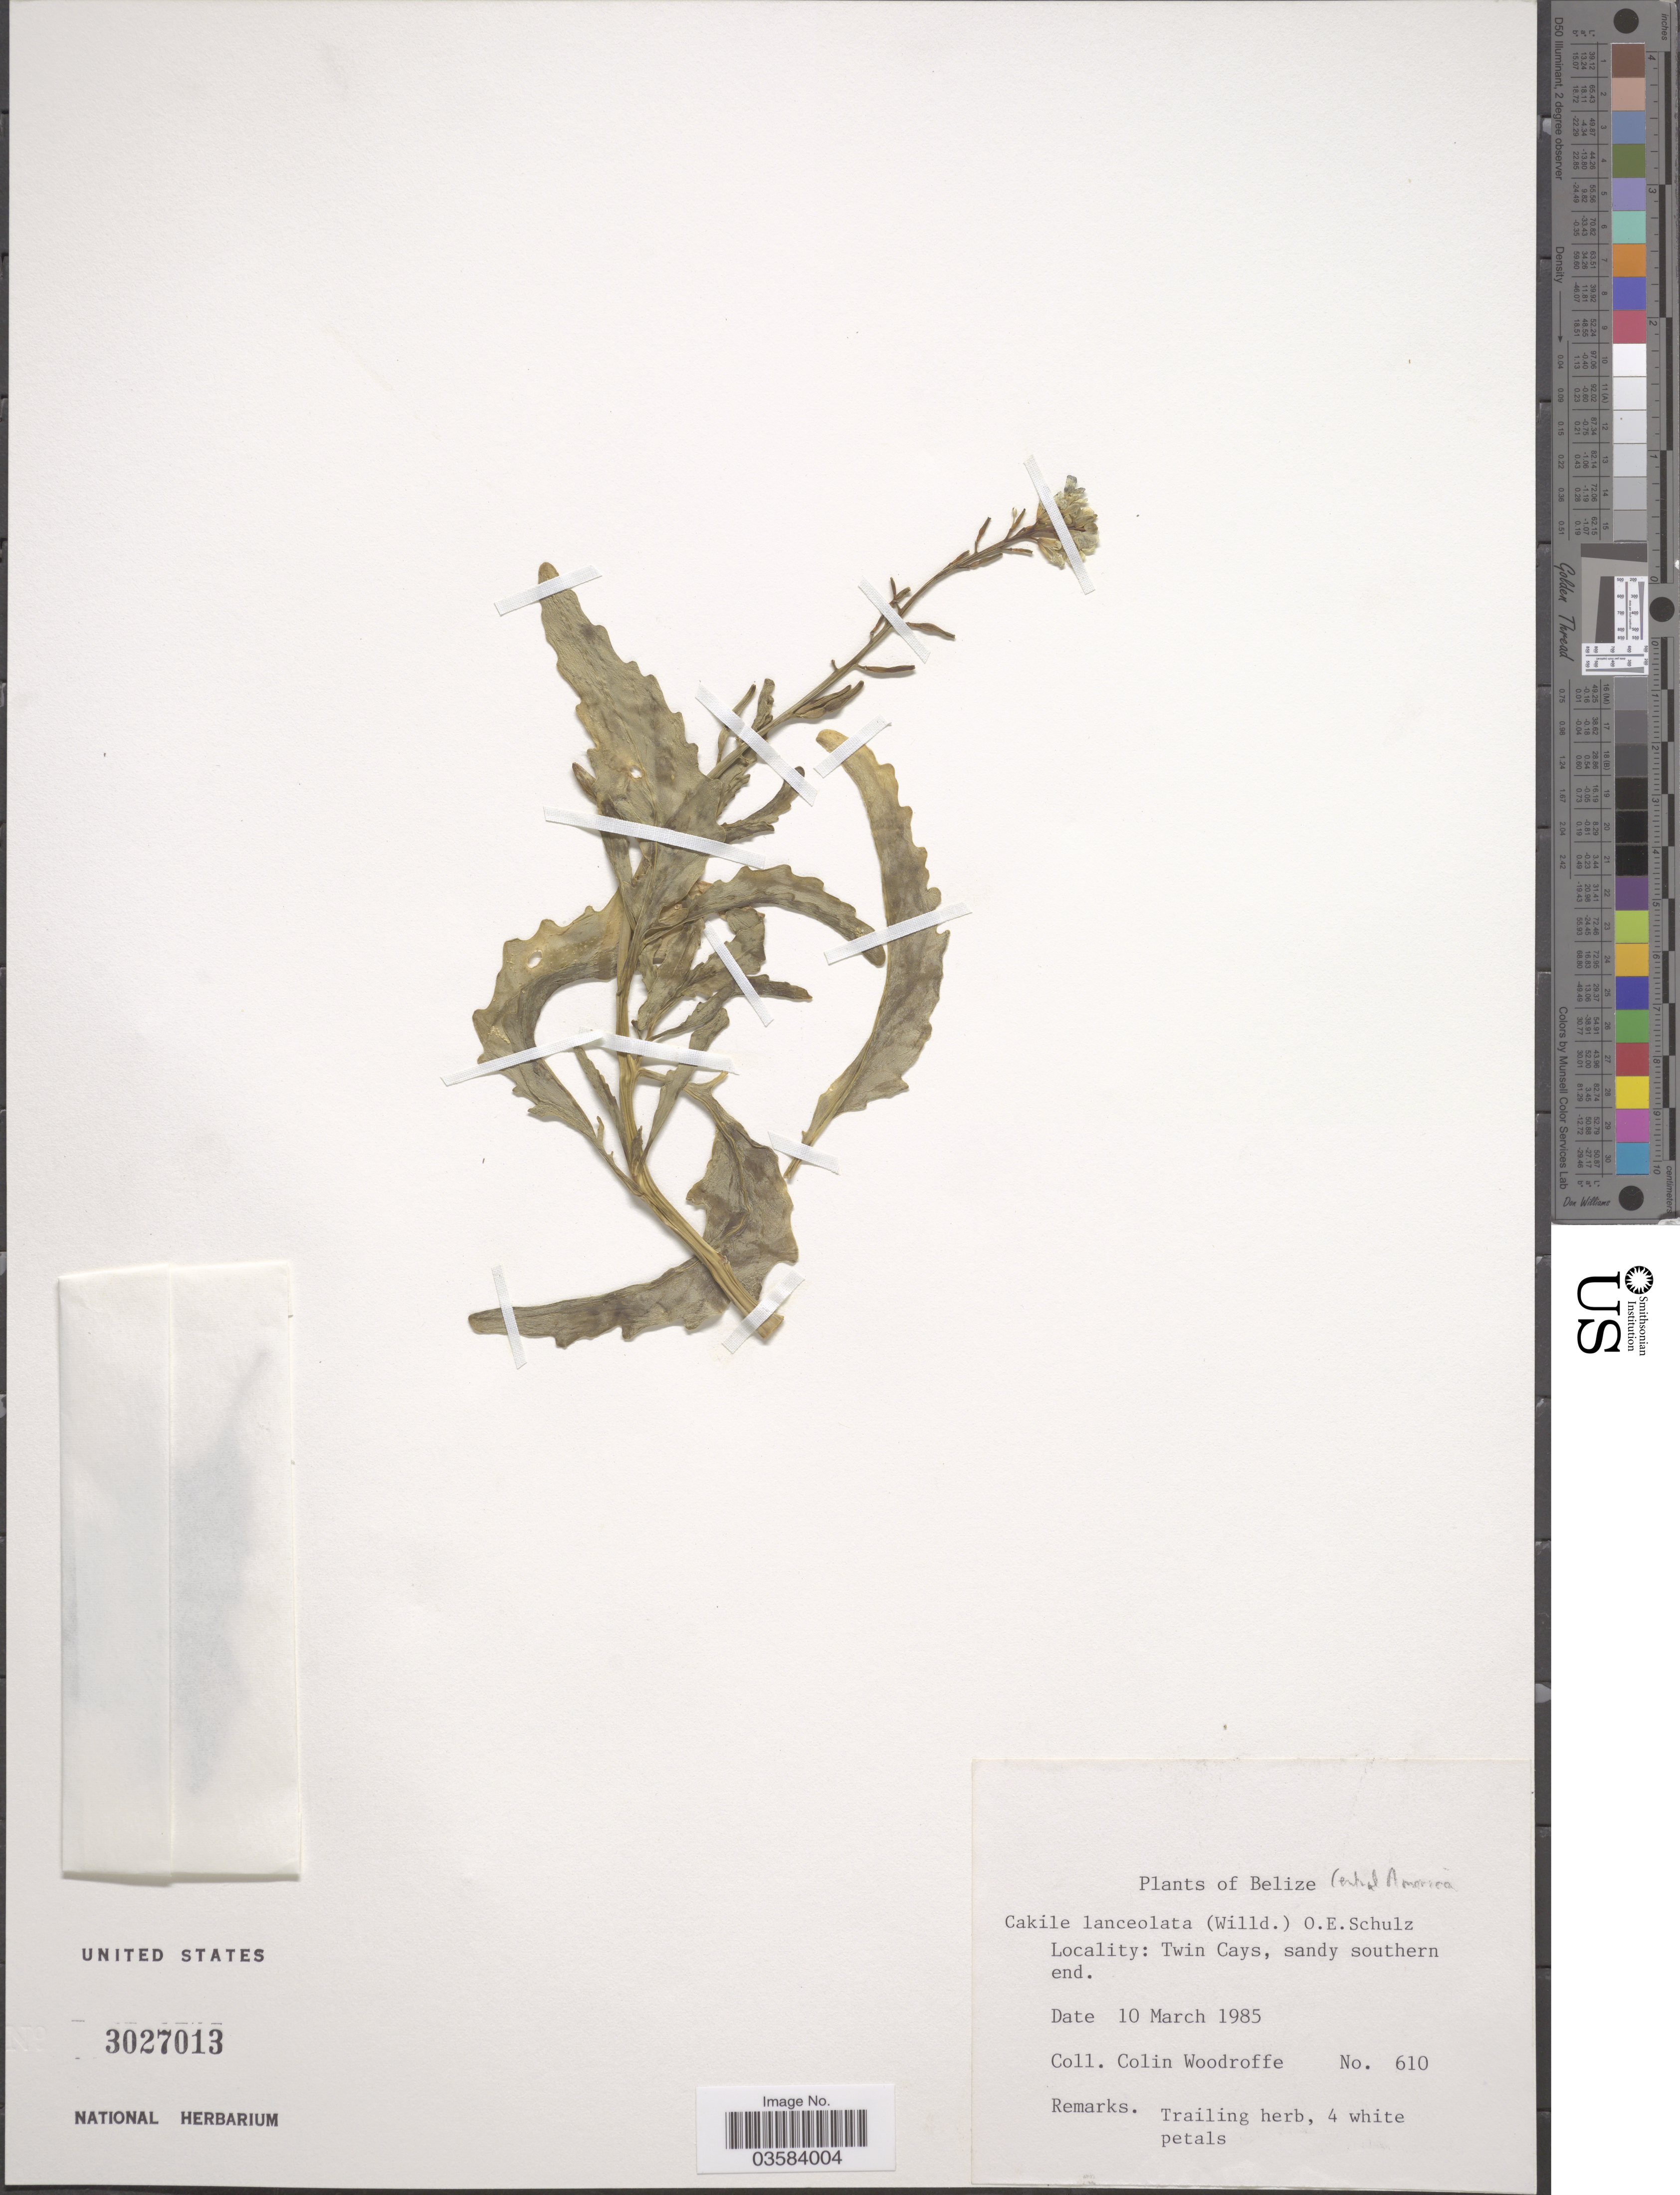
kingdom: Plantae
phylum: Tracheophyta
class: Magnoliopsida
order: Brassicales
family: Brassicaceae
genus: Cakile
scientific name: Cakile lanceolata subsp. lanceolata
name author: (Willd.) O.E. Schulz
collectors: C. Woodroffe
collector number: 610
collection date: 1985-03-10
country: Belize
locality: Twin Cays, sandy southern end.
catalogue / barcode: US 3027013